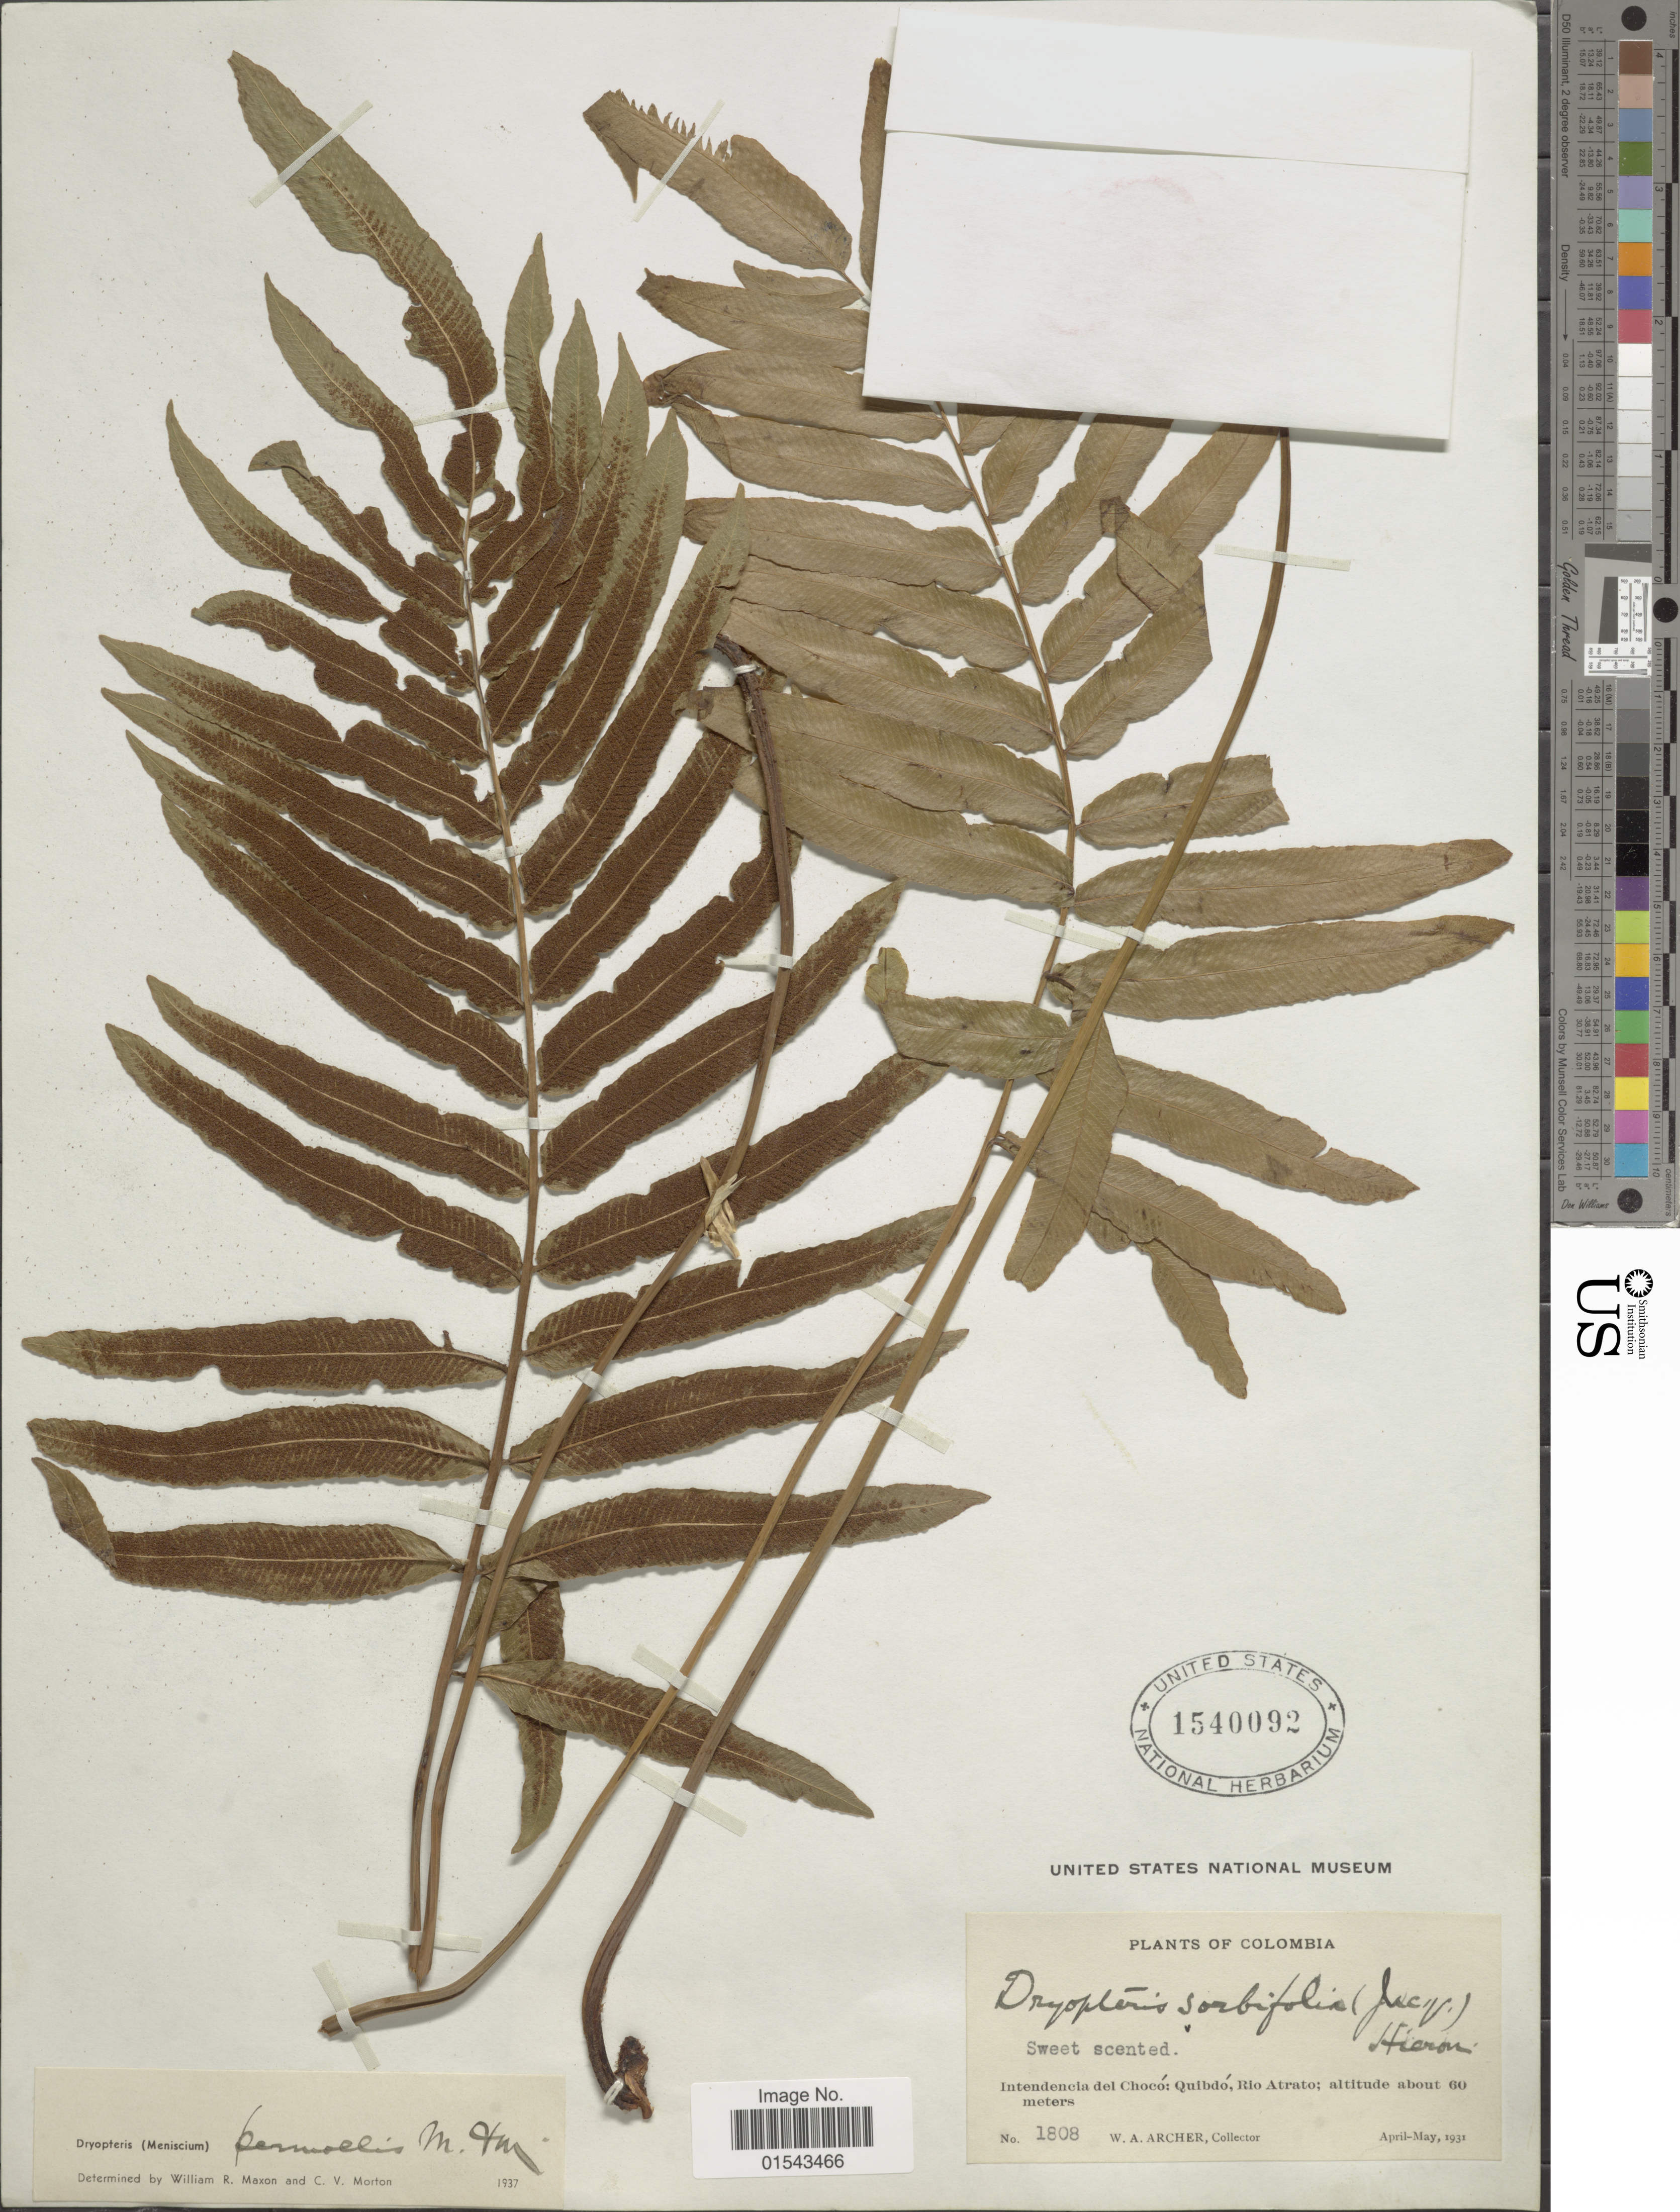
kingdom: Plantae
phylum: Tracheophyta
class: Polypodiopsida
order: Polypodiales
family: Thelypteridaceae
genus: Meniscium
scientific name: Meniscium arborescens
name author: Humb. & Bonpl. ex Willd.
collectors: W. A. Archer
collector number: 1808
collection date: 1931-04/1931-05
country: Colombia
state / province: Chocó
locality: Quibdó, Rio Atrato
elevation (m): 60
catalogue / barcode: US 1540092